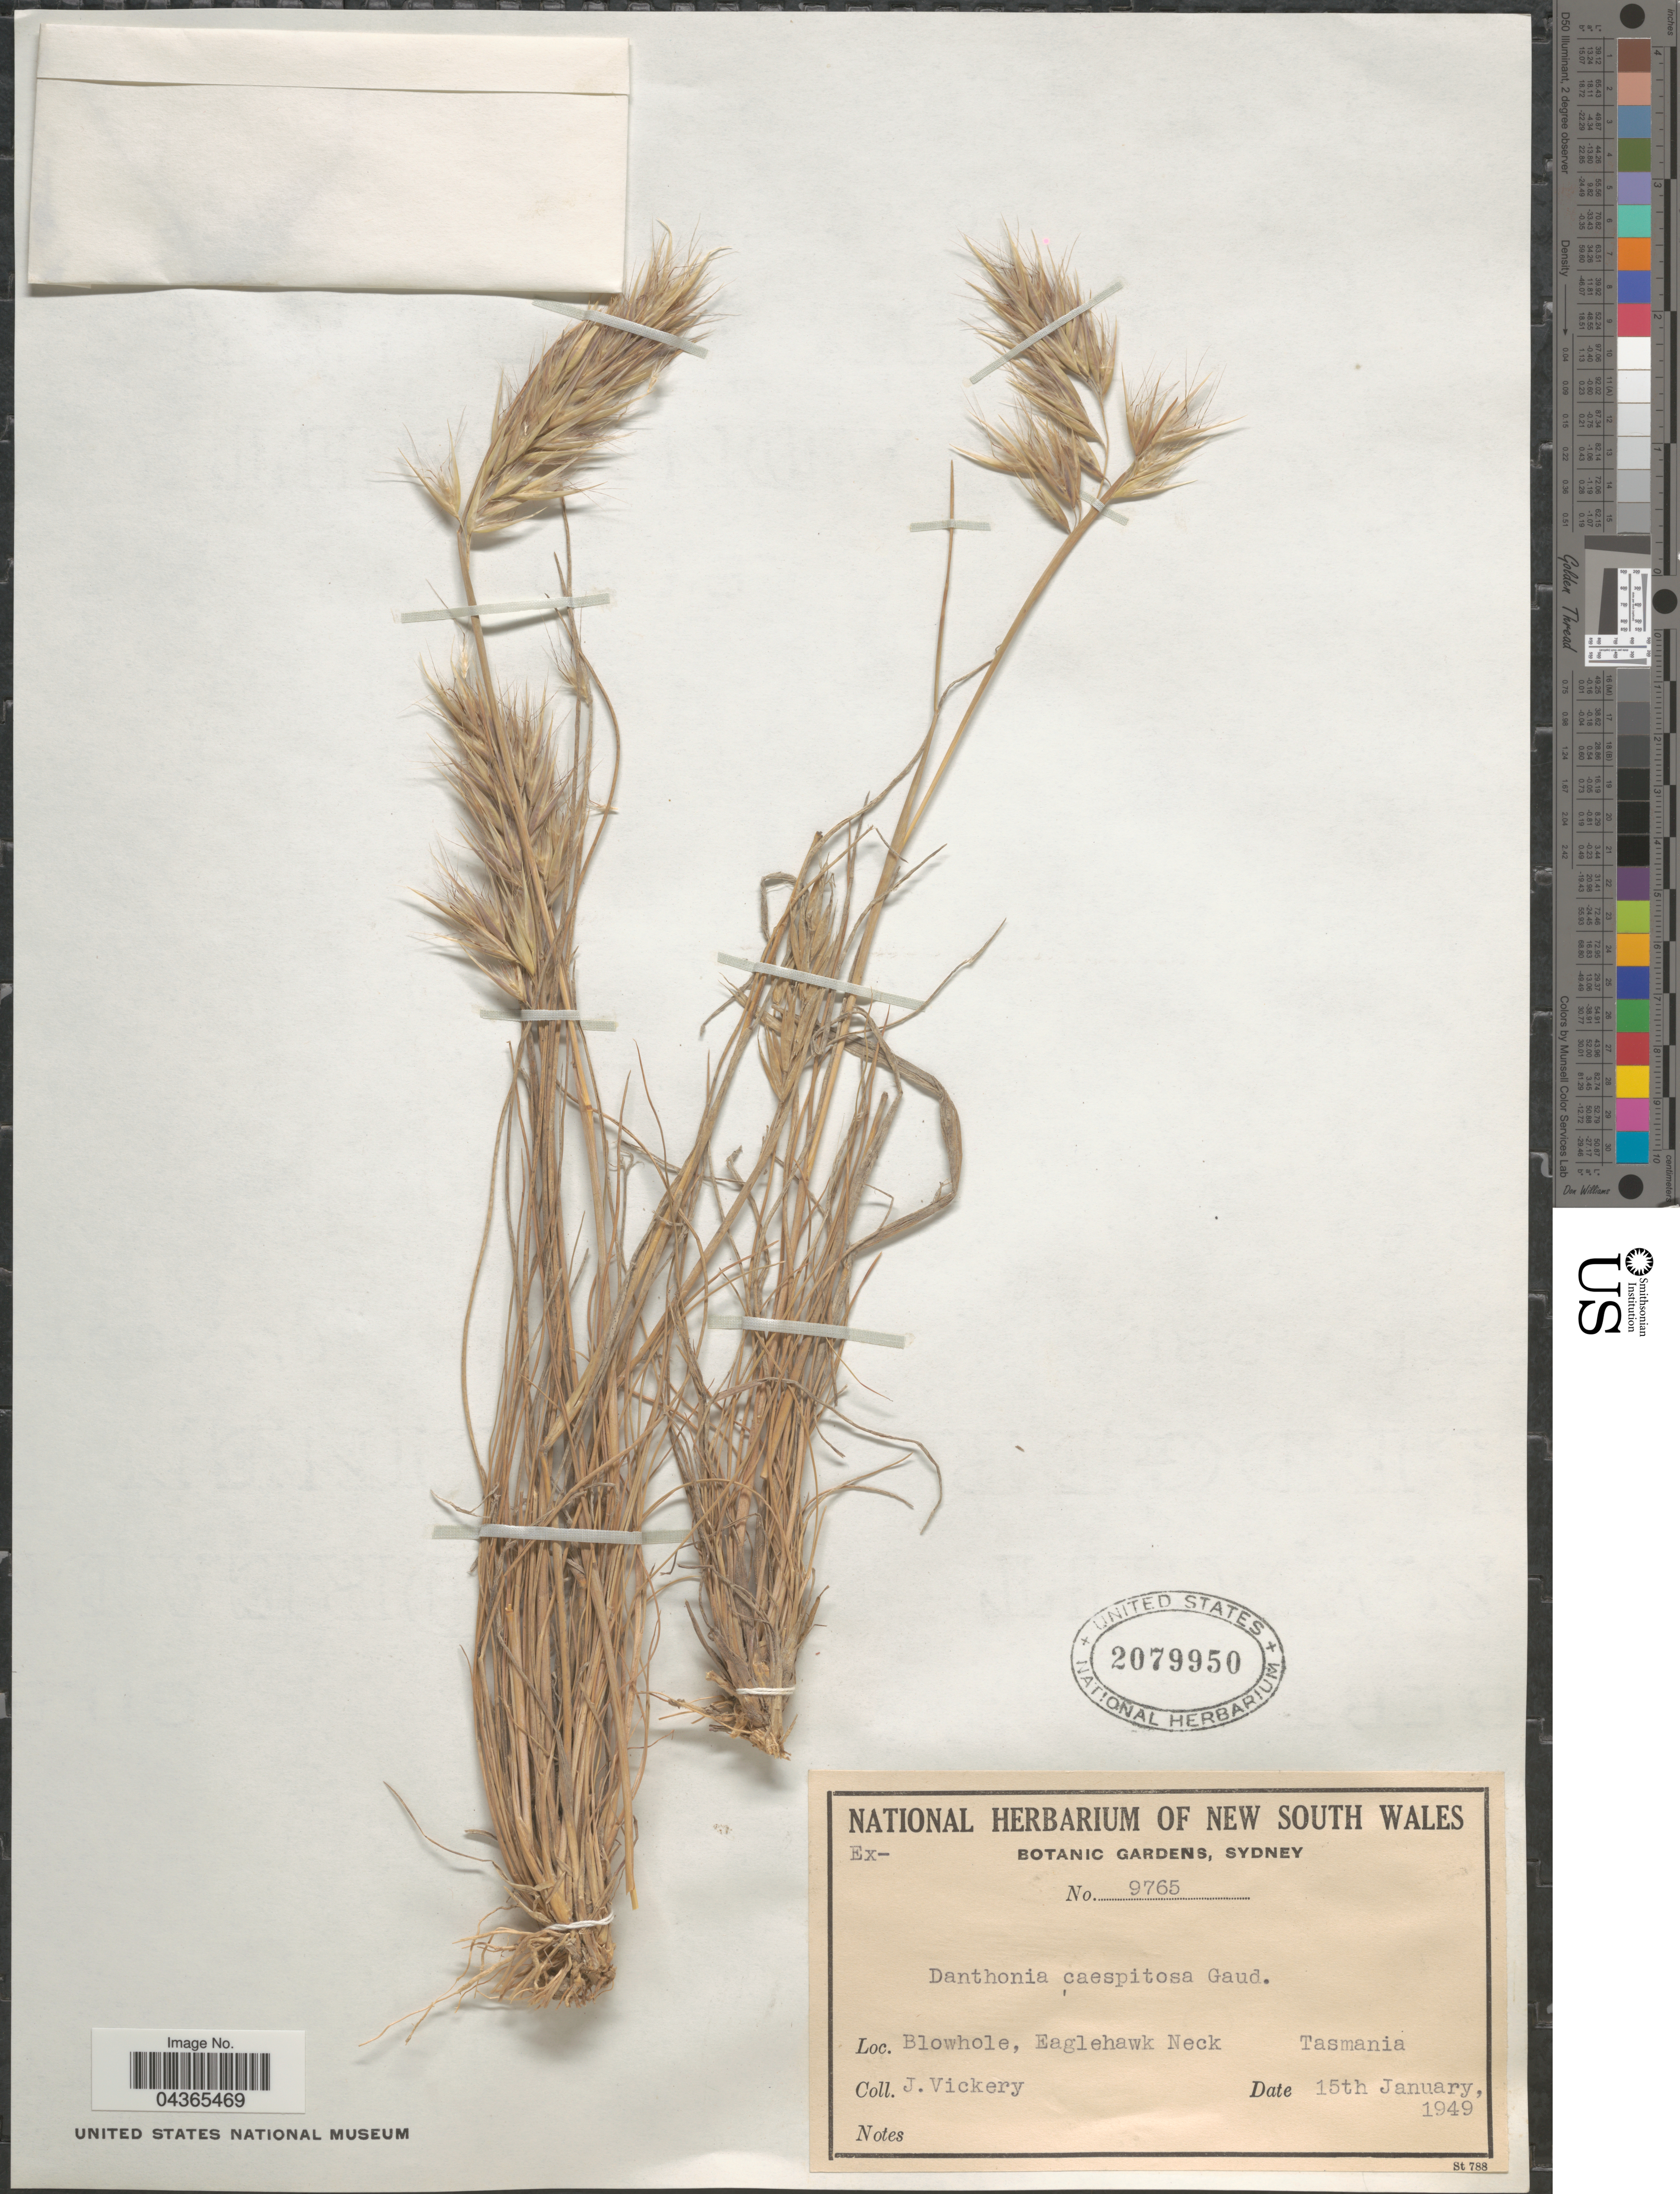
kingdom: Plantae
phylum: Tracheophyta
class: Liliopsida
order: Poales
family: Poaceae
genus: Rytidosperma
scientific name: Rytidosperma caespitosum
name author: (Gaudich.) Connor & Edgar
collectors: J. Vickery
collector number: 9765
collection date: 1949-01-15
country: Australia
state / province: Tasmania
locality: Blowhole, Eaglehawk Neck.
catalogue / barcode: US 2079950